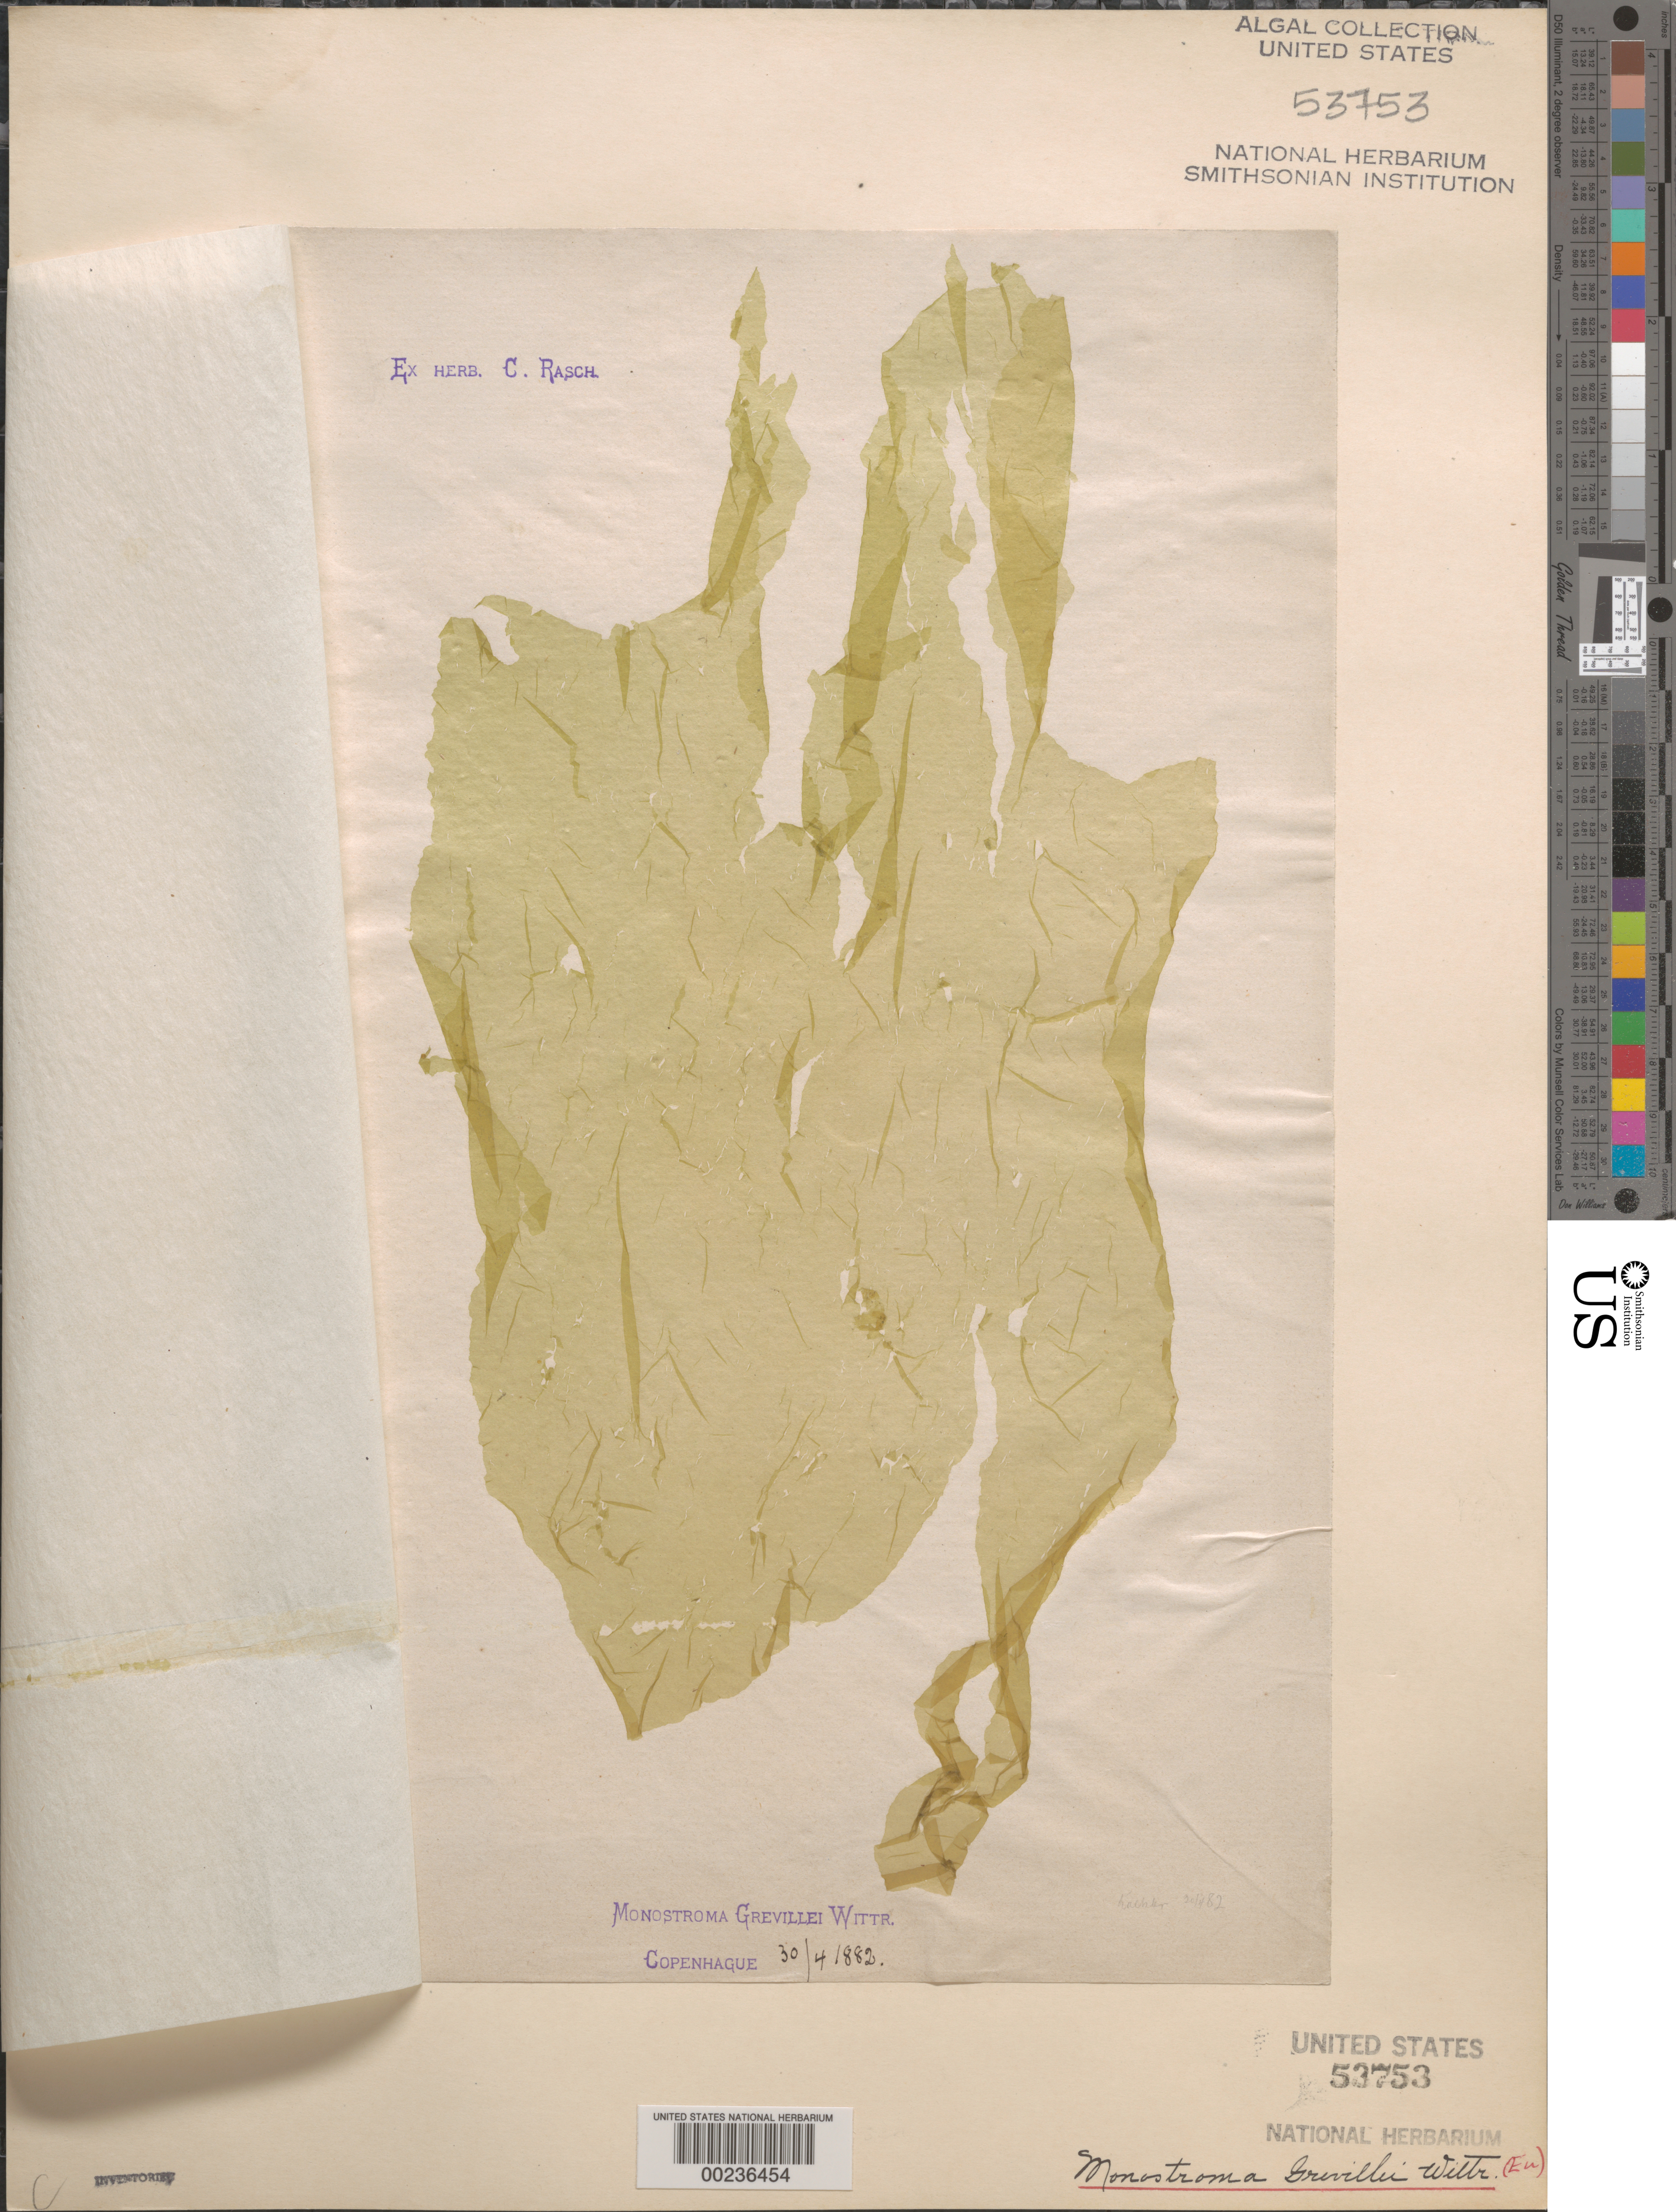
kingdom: Plantae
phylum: Chlorophyta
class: Ulvophyceae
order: Ulvales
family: Monostromataceae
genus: Monostroma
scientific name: Monostroma grevillei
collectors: C. Rasch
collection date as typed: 30 Apr 1882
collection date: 1882-04-30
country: Denmark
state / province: Hovedstaden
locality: Copenhagen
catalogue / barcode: US 53753